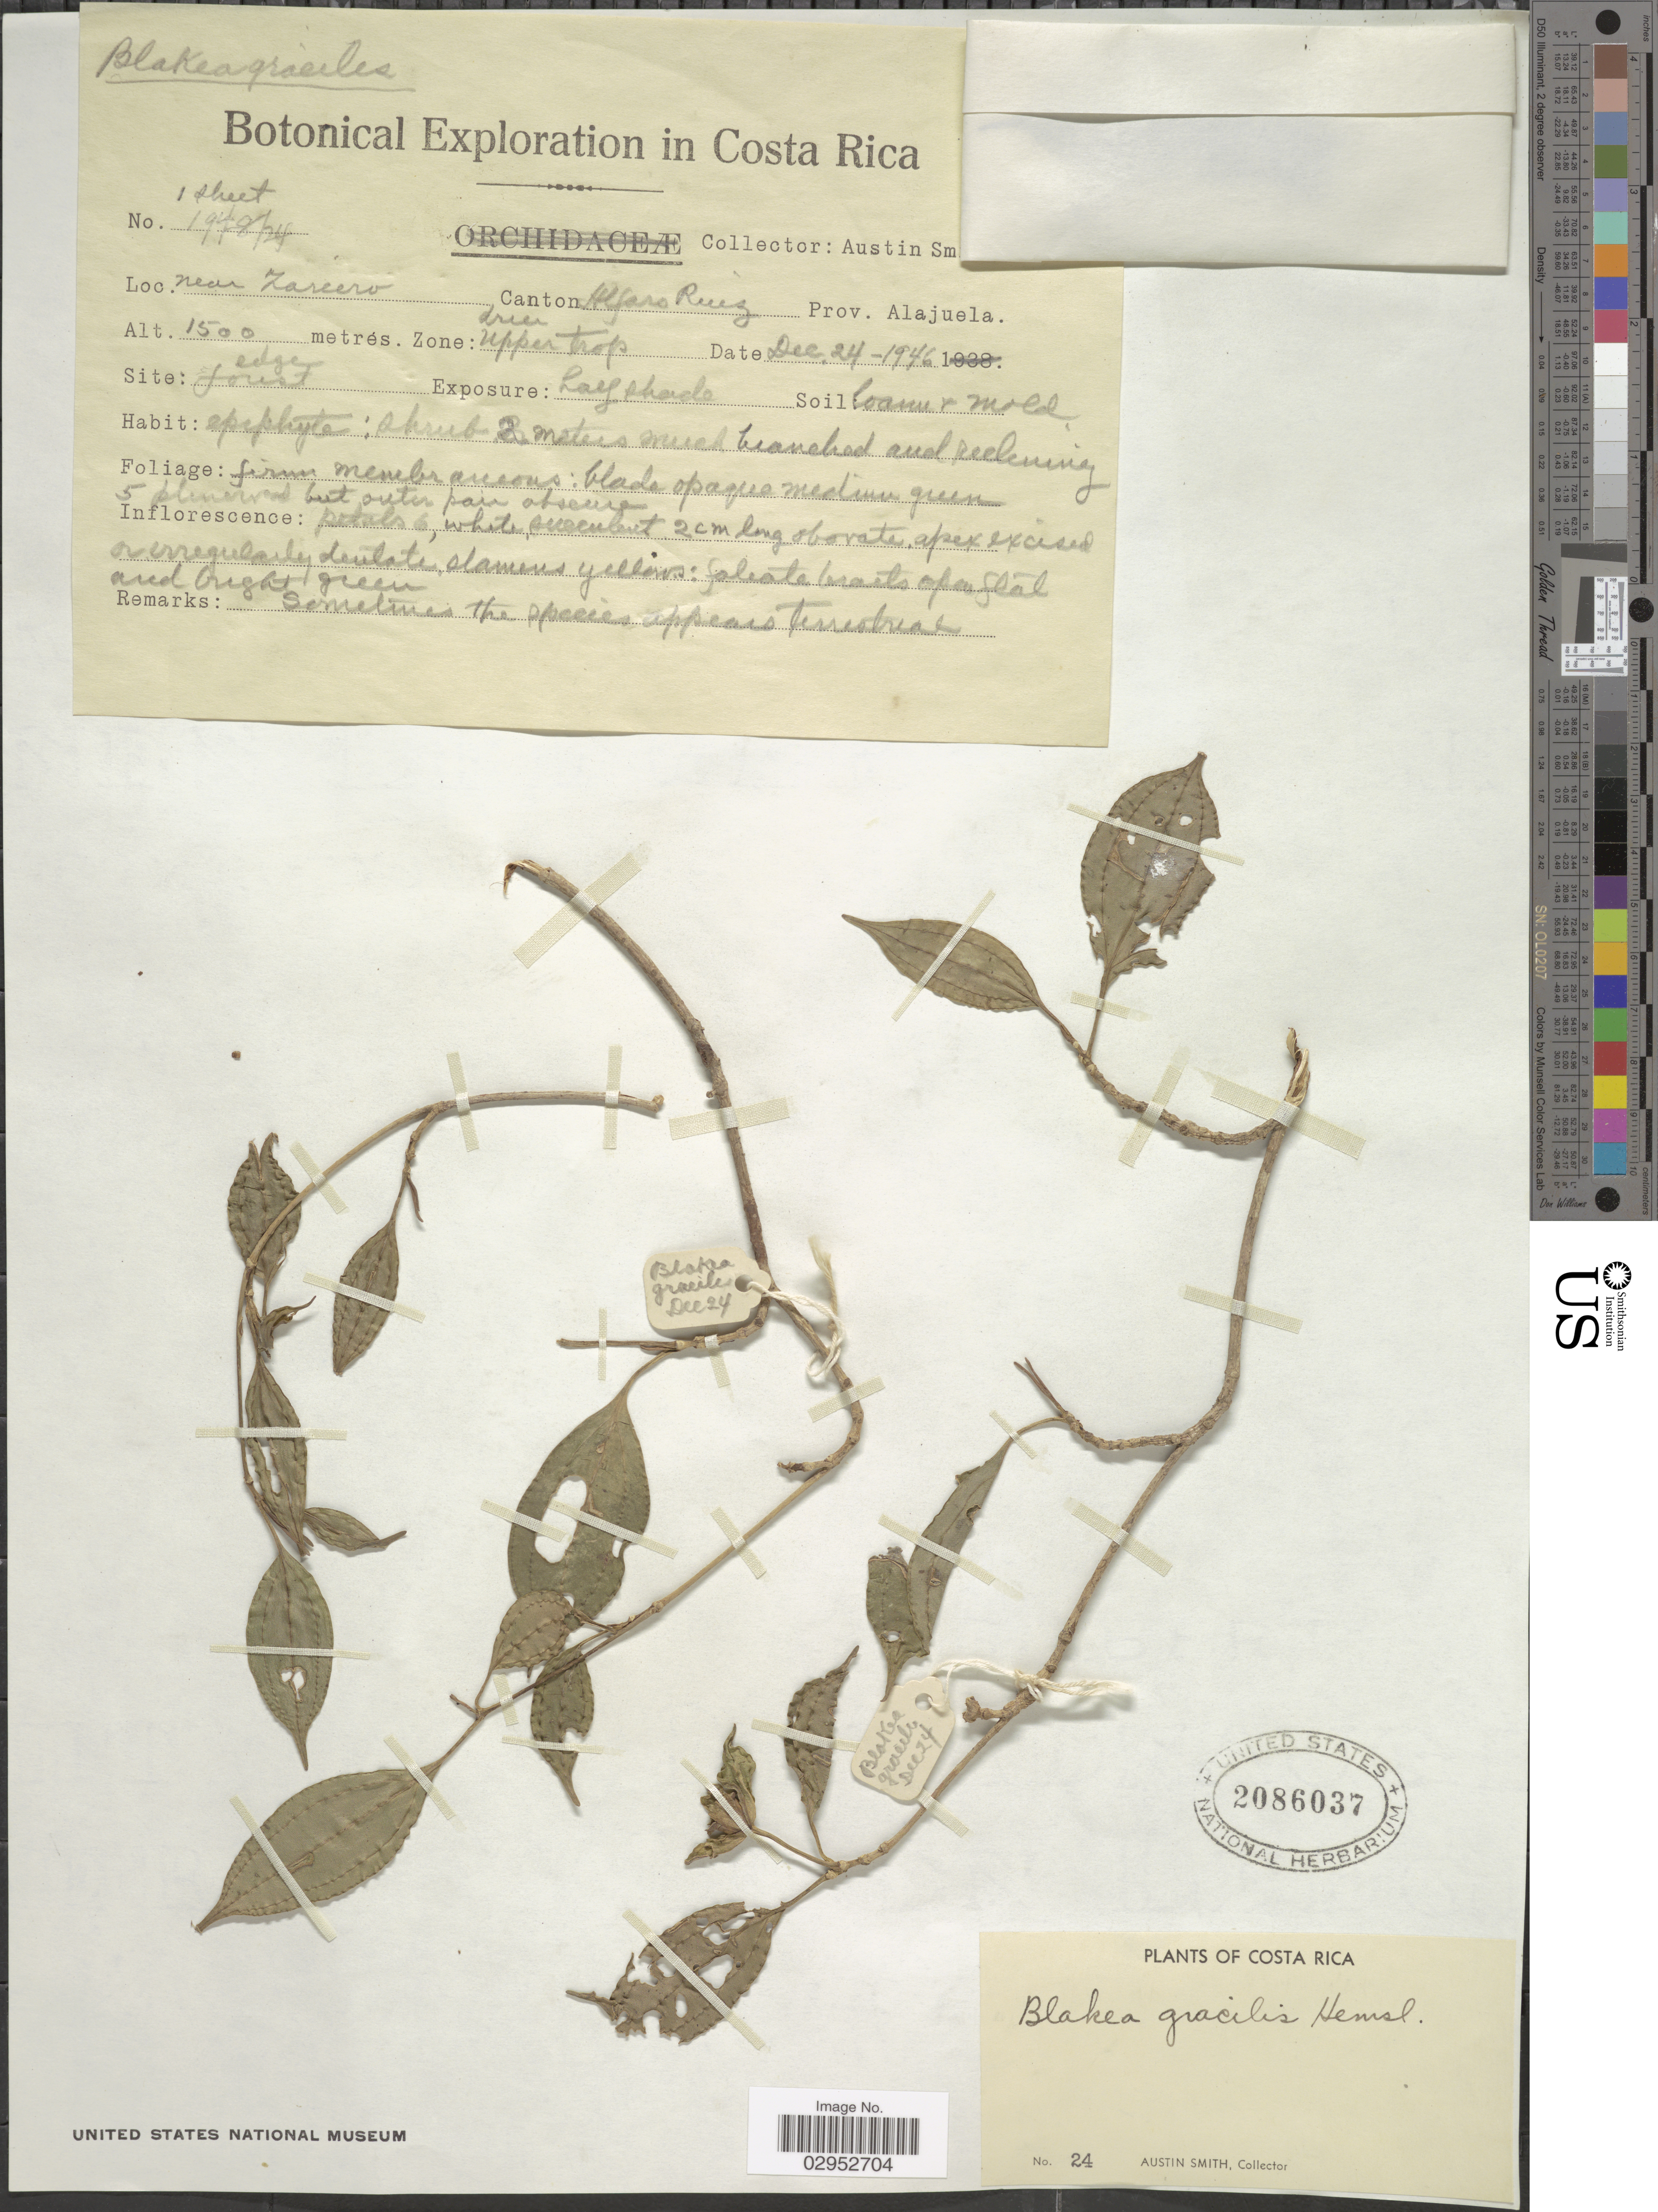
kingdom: Plantae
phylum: Tracheophyta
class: Magnoliopsida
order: Myrtales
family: Melastomataceae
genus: Blakea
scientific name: Blakea gracilis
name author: Hemsl.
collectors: Aust P. Smith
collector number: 24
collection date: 1946-12-24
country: Costa Rica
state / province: Alajuela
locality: Near Carcero. Canto Alfaro Ruiz. Prov. Alajuela.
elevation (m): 1500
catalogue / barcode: US 2086037